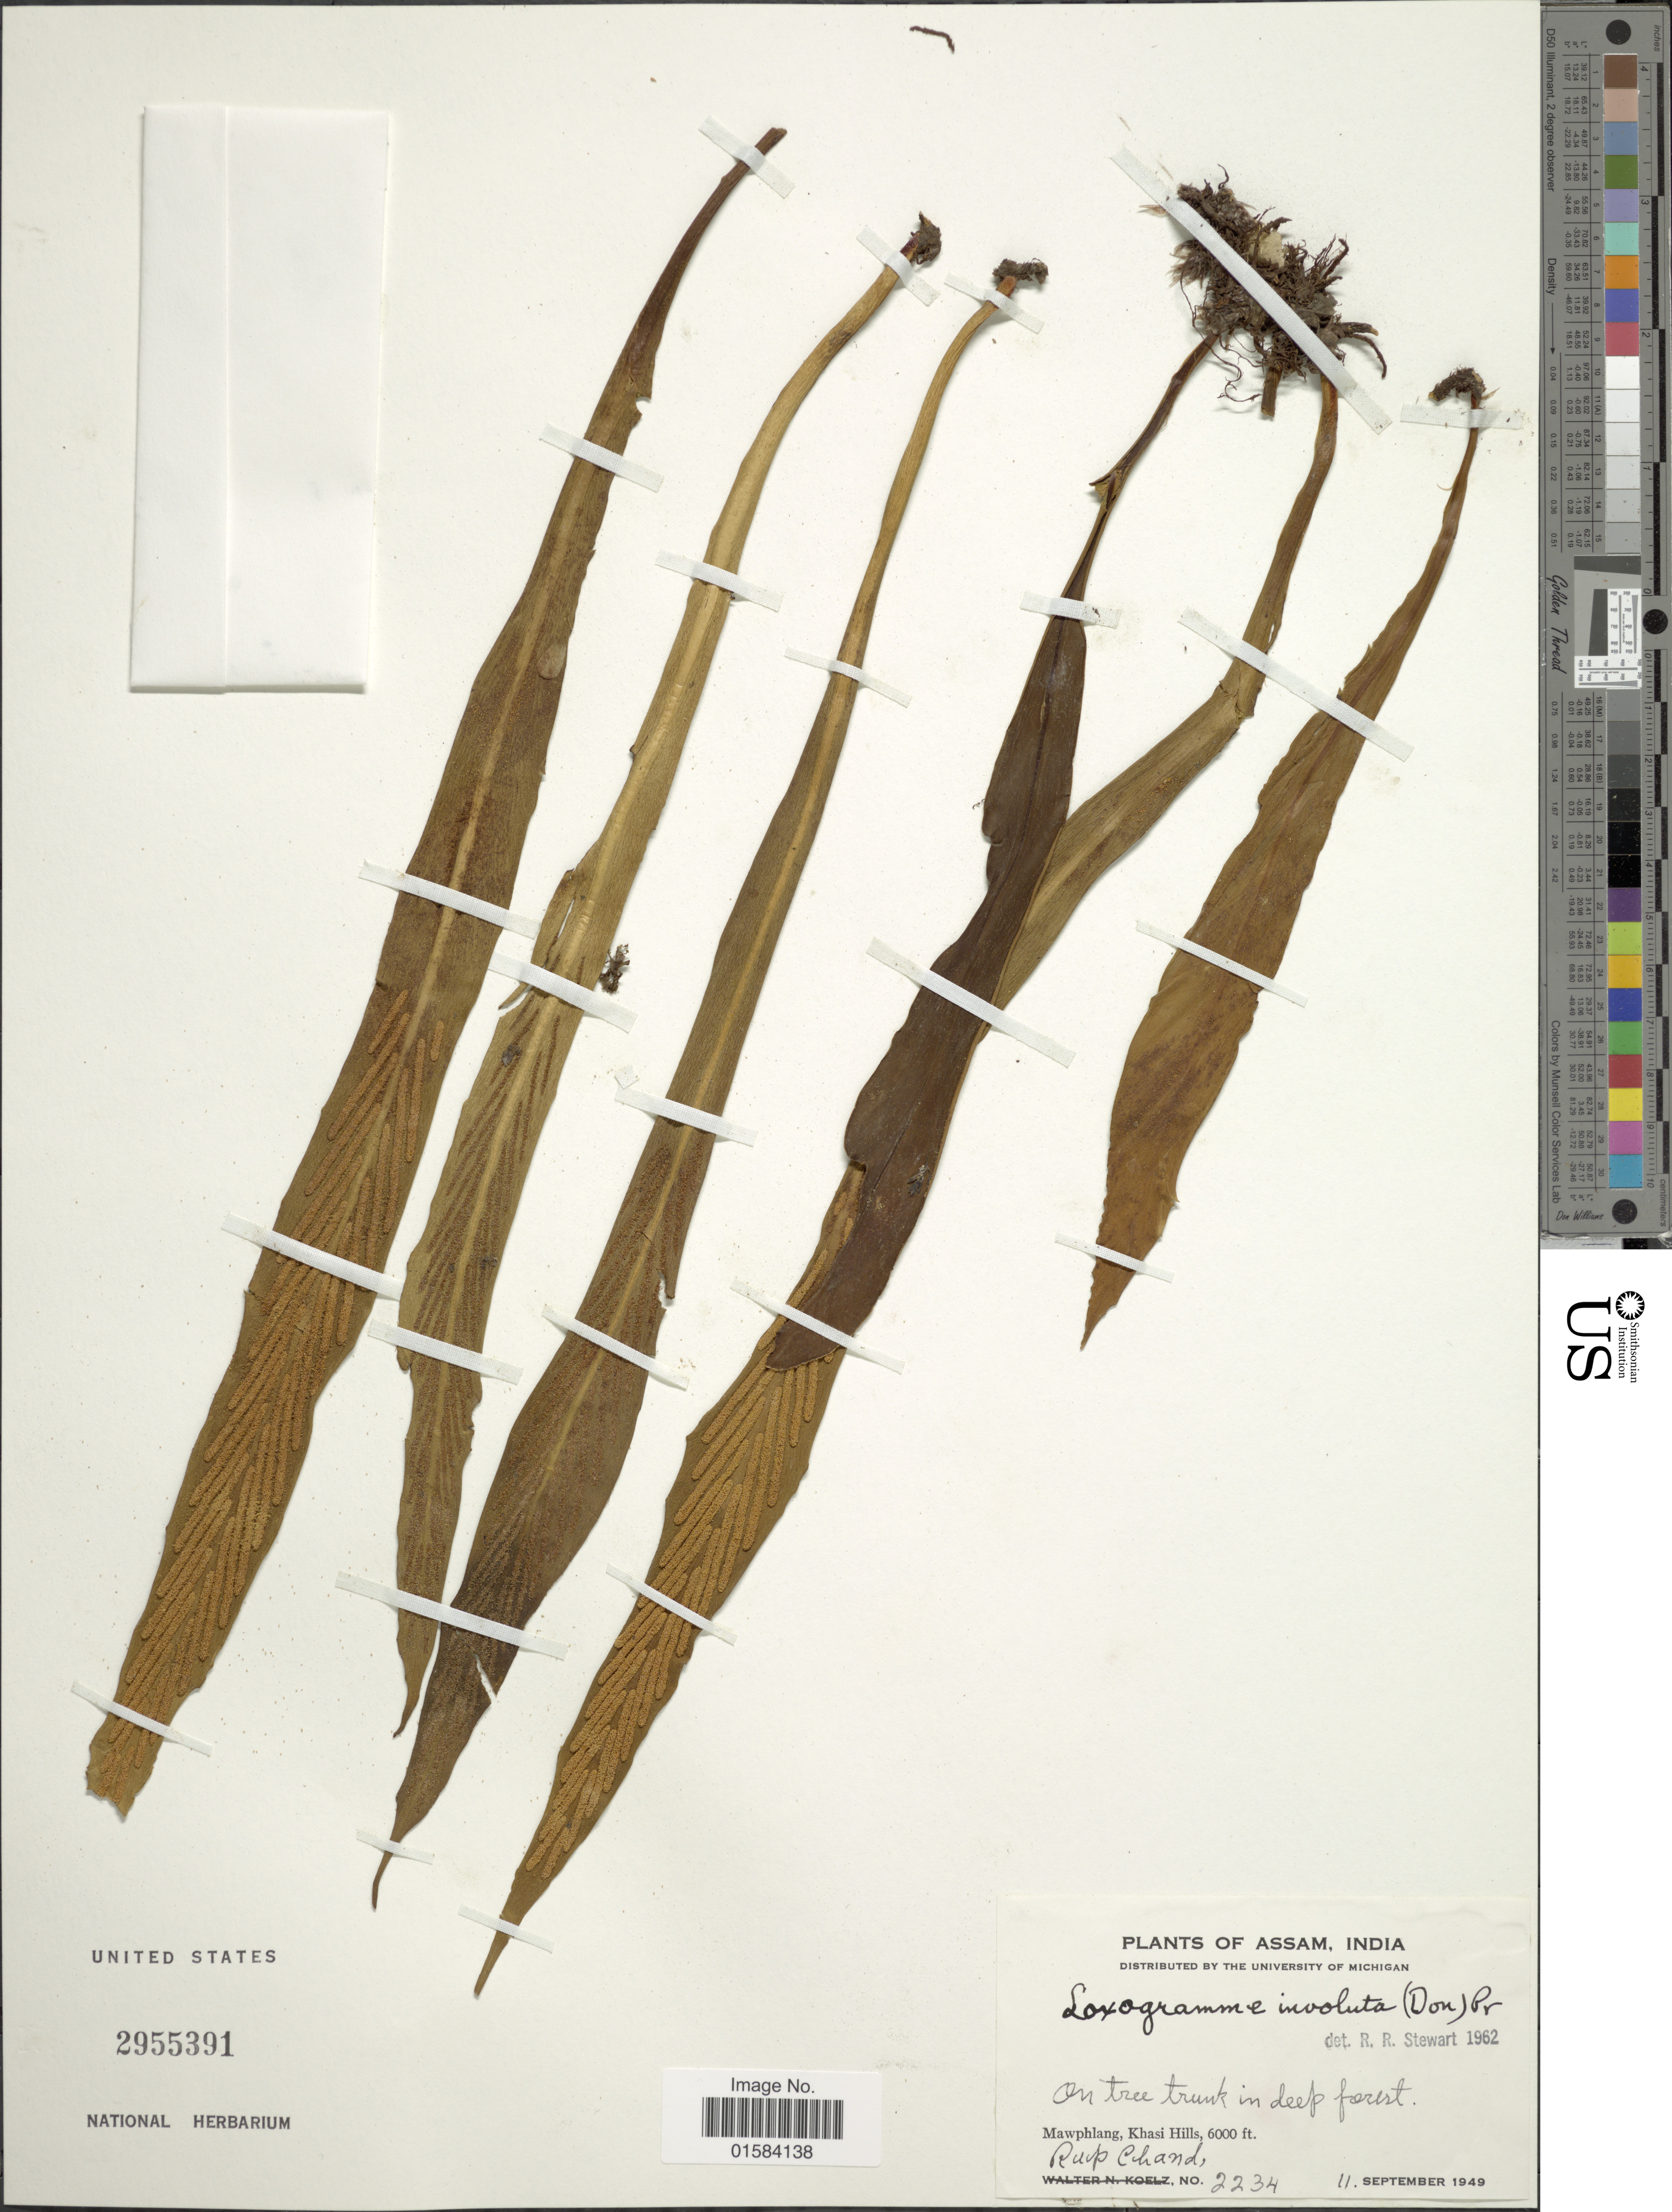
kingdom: Plantae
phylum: Tracheophyta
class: Polypodiopsida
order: Polypodiales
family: Polypodiaceae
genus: Loxogramme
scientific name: Loxogramme involuta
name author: (D. Don) C. Presl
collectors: R. Chand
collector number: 2234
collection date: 1949-09-11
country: India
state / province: Meghalaya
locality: Mawphlang, Khasi Hills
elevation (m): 1829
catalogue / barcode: US 2955391